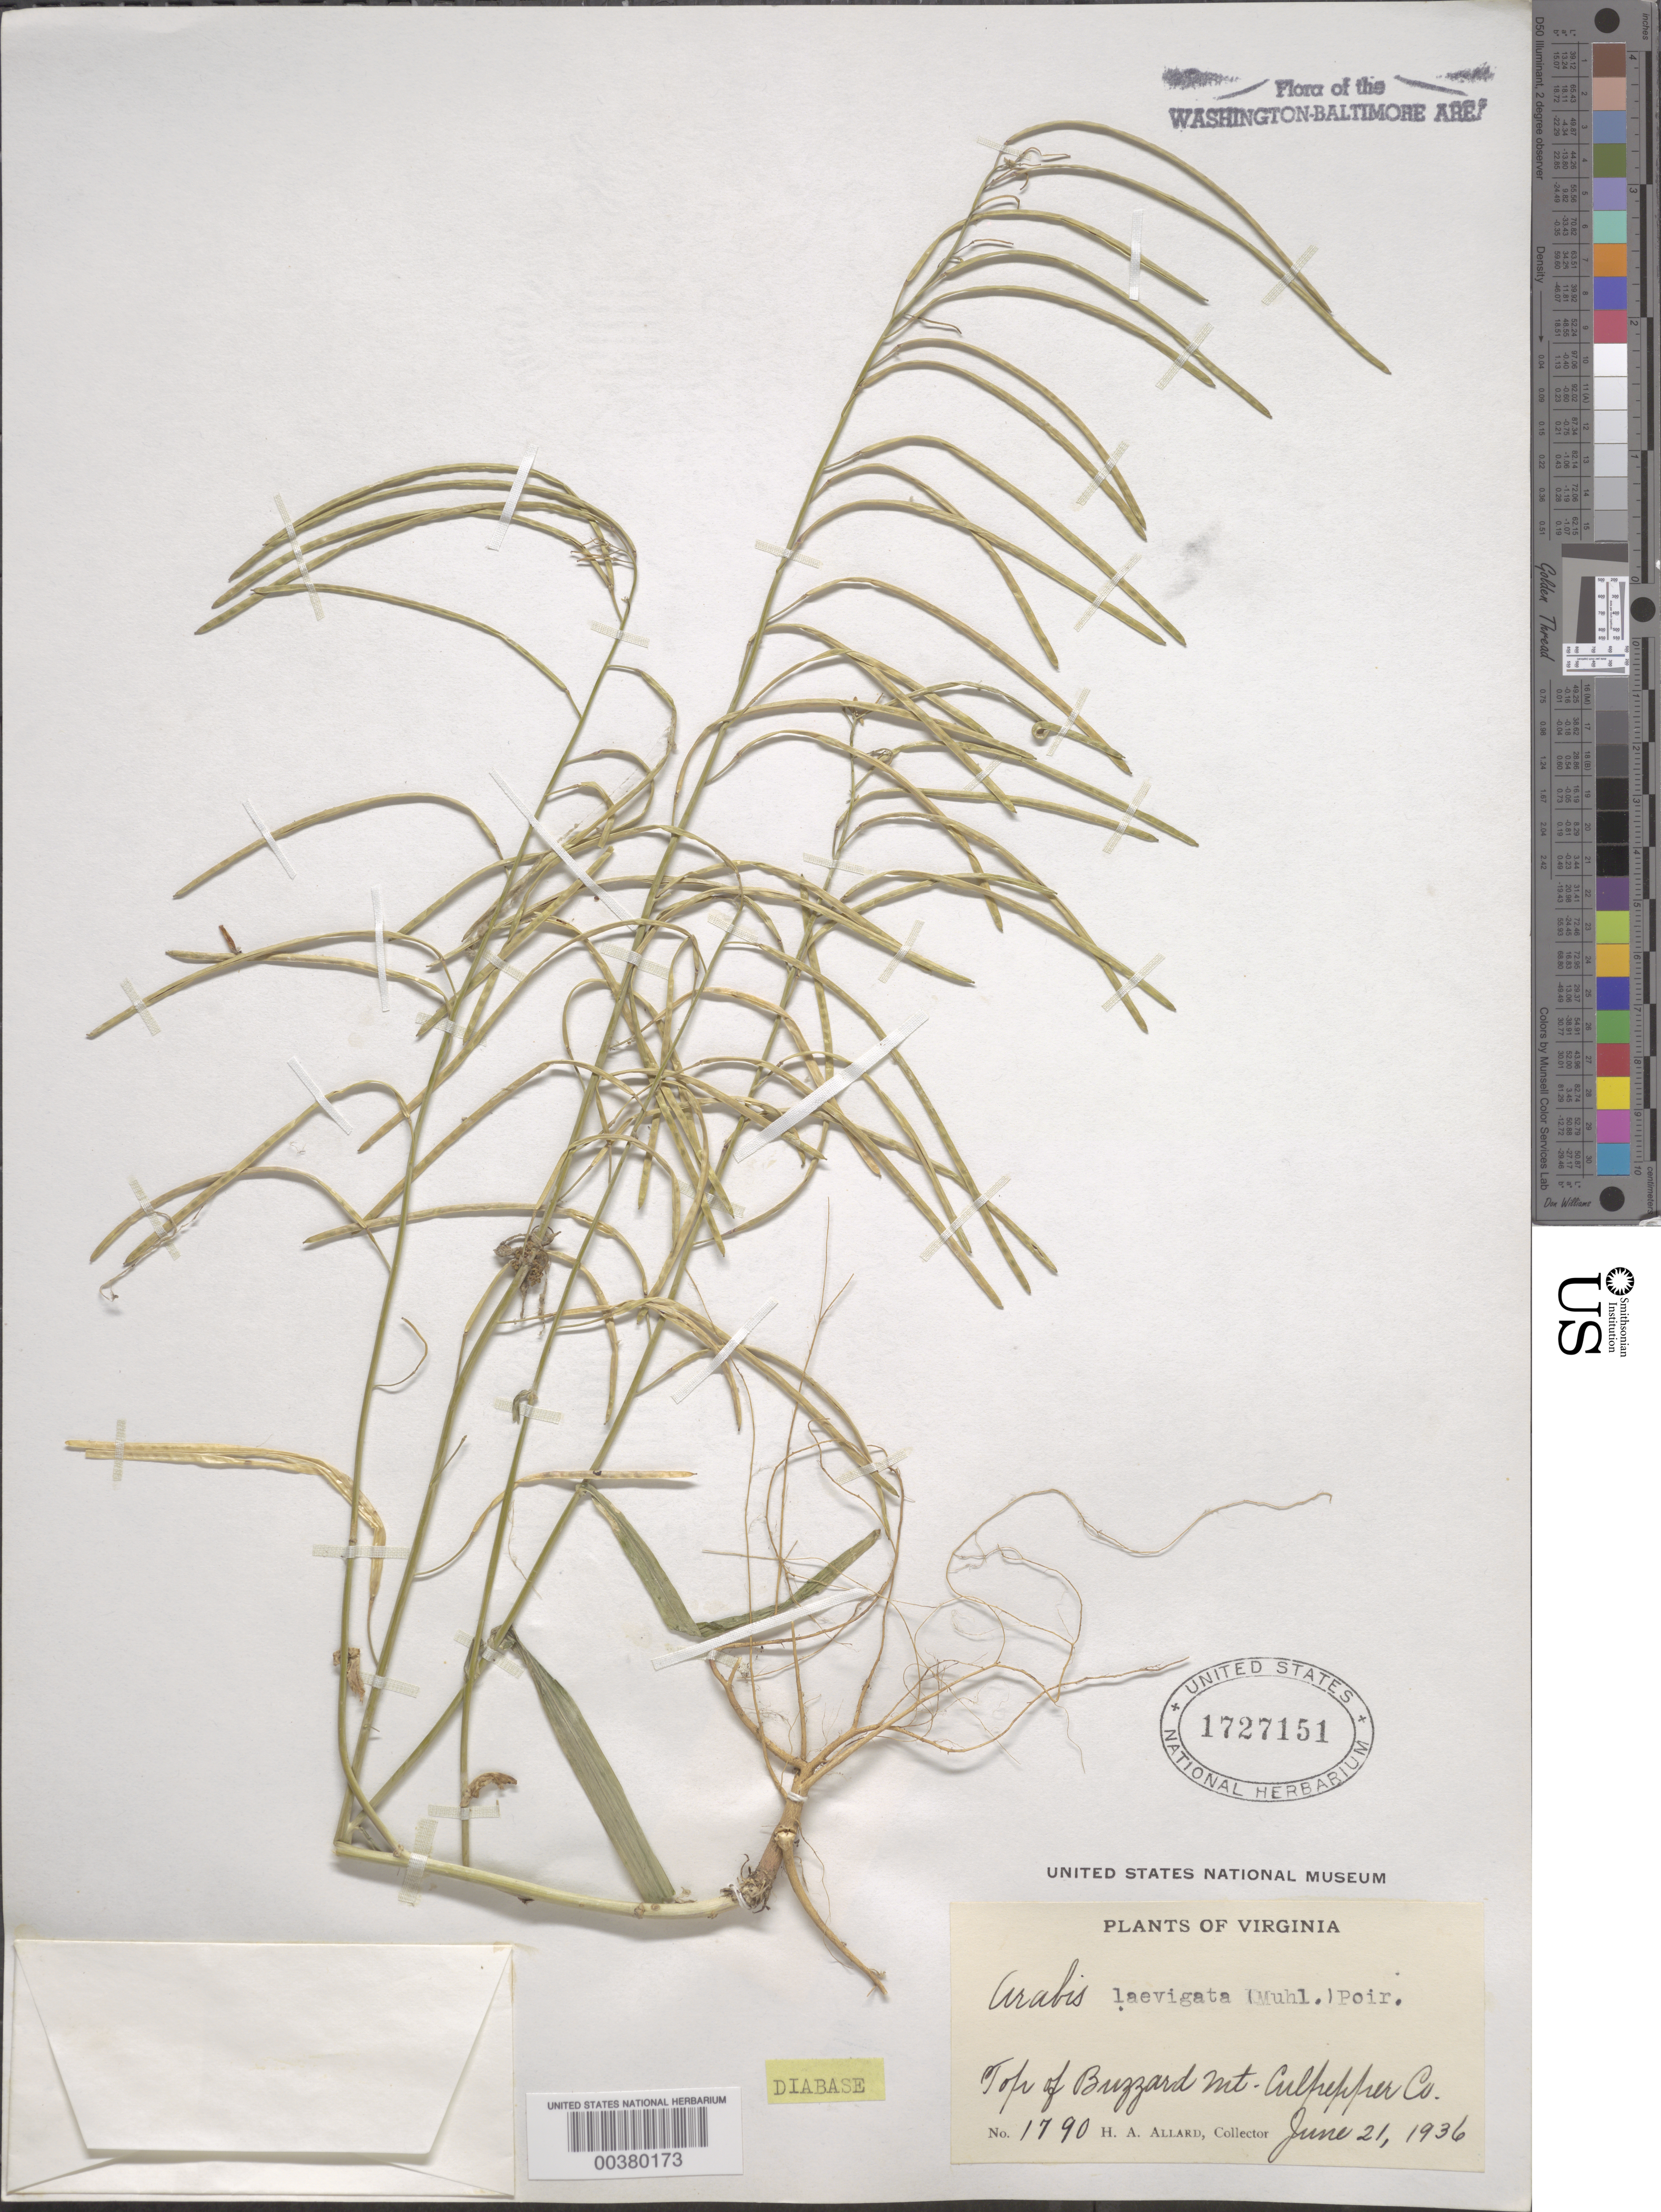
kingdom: Plantae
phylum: Tracheophyta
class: Magnoliopsida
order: Brassicales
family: Brassicaceae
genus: Boechera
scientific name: Boechera laevigata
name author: (Muhl. ex Willd.) Al-Shehbaz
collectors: H. A. Allard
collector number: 1790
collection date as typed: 21 Jun 1936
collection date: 1936-06-21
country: United States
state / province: Virginia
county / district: Culpeper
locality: Buzzard Mountain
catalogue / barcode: US 1727151